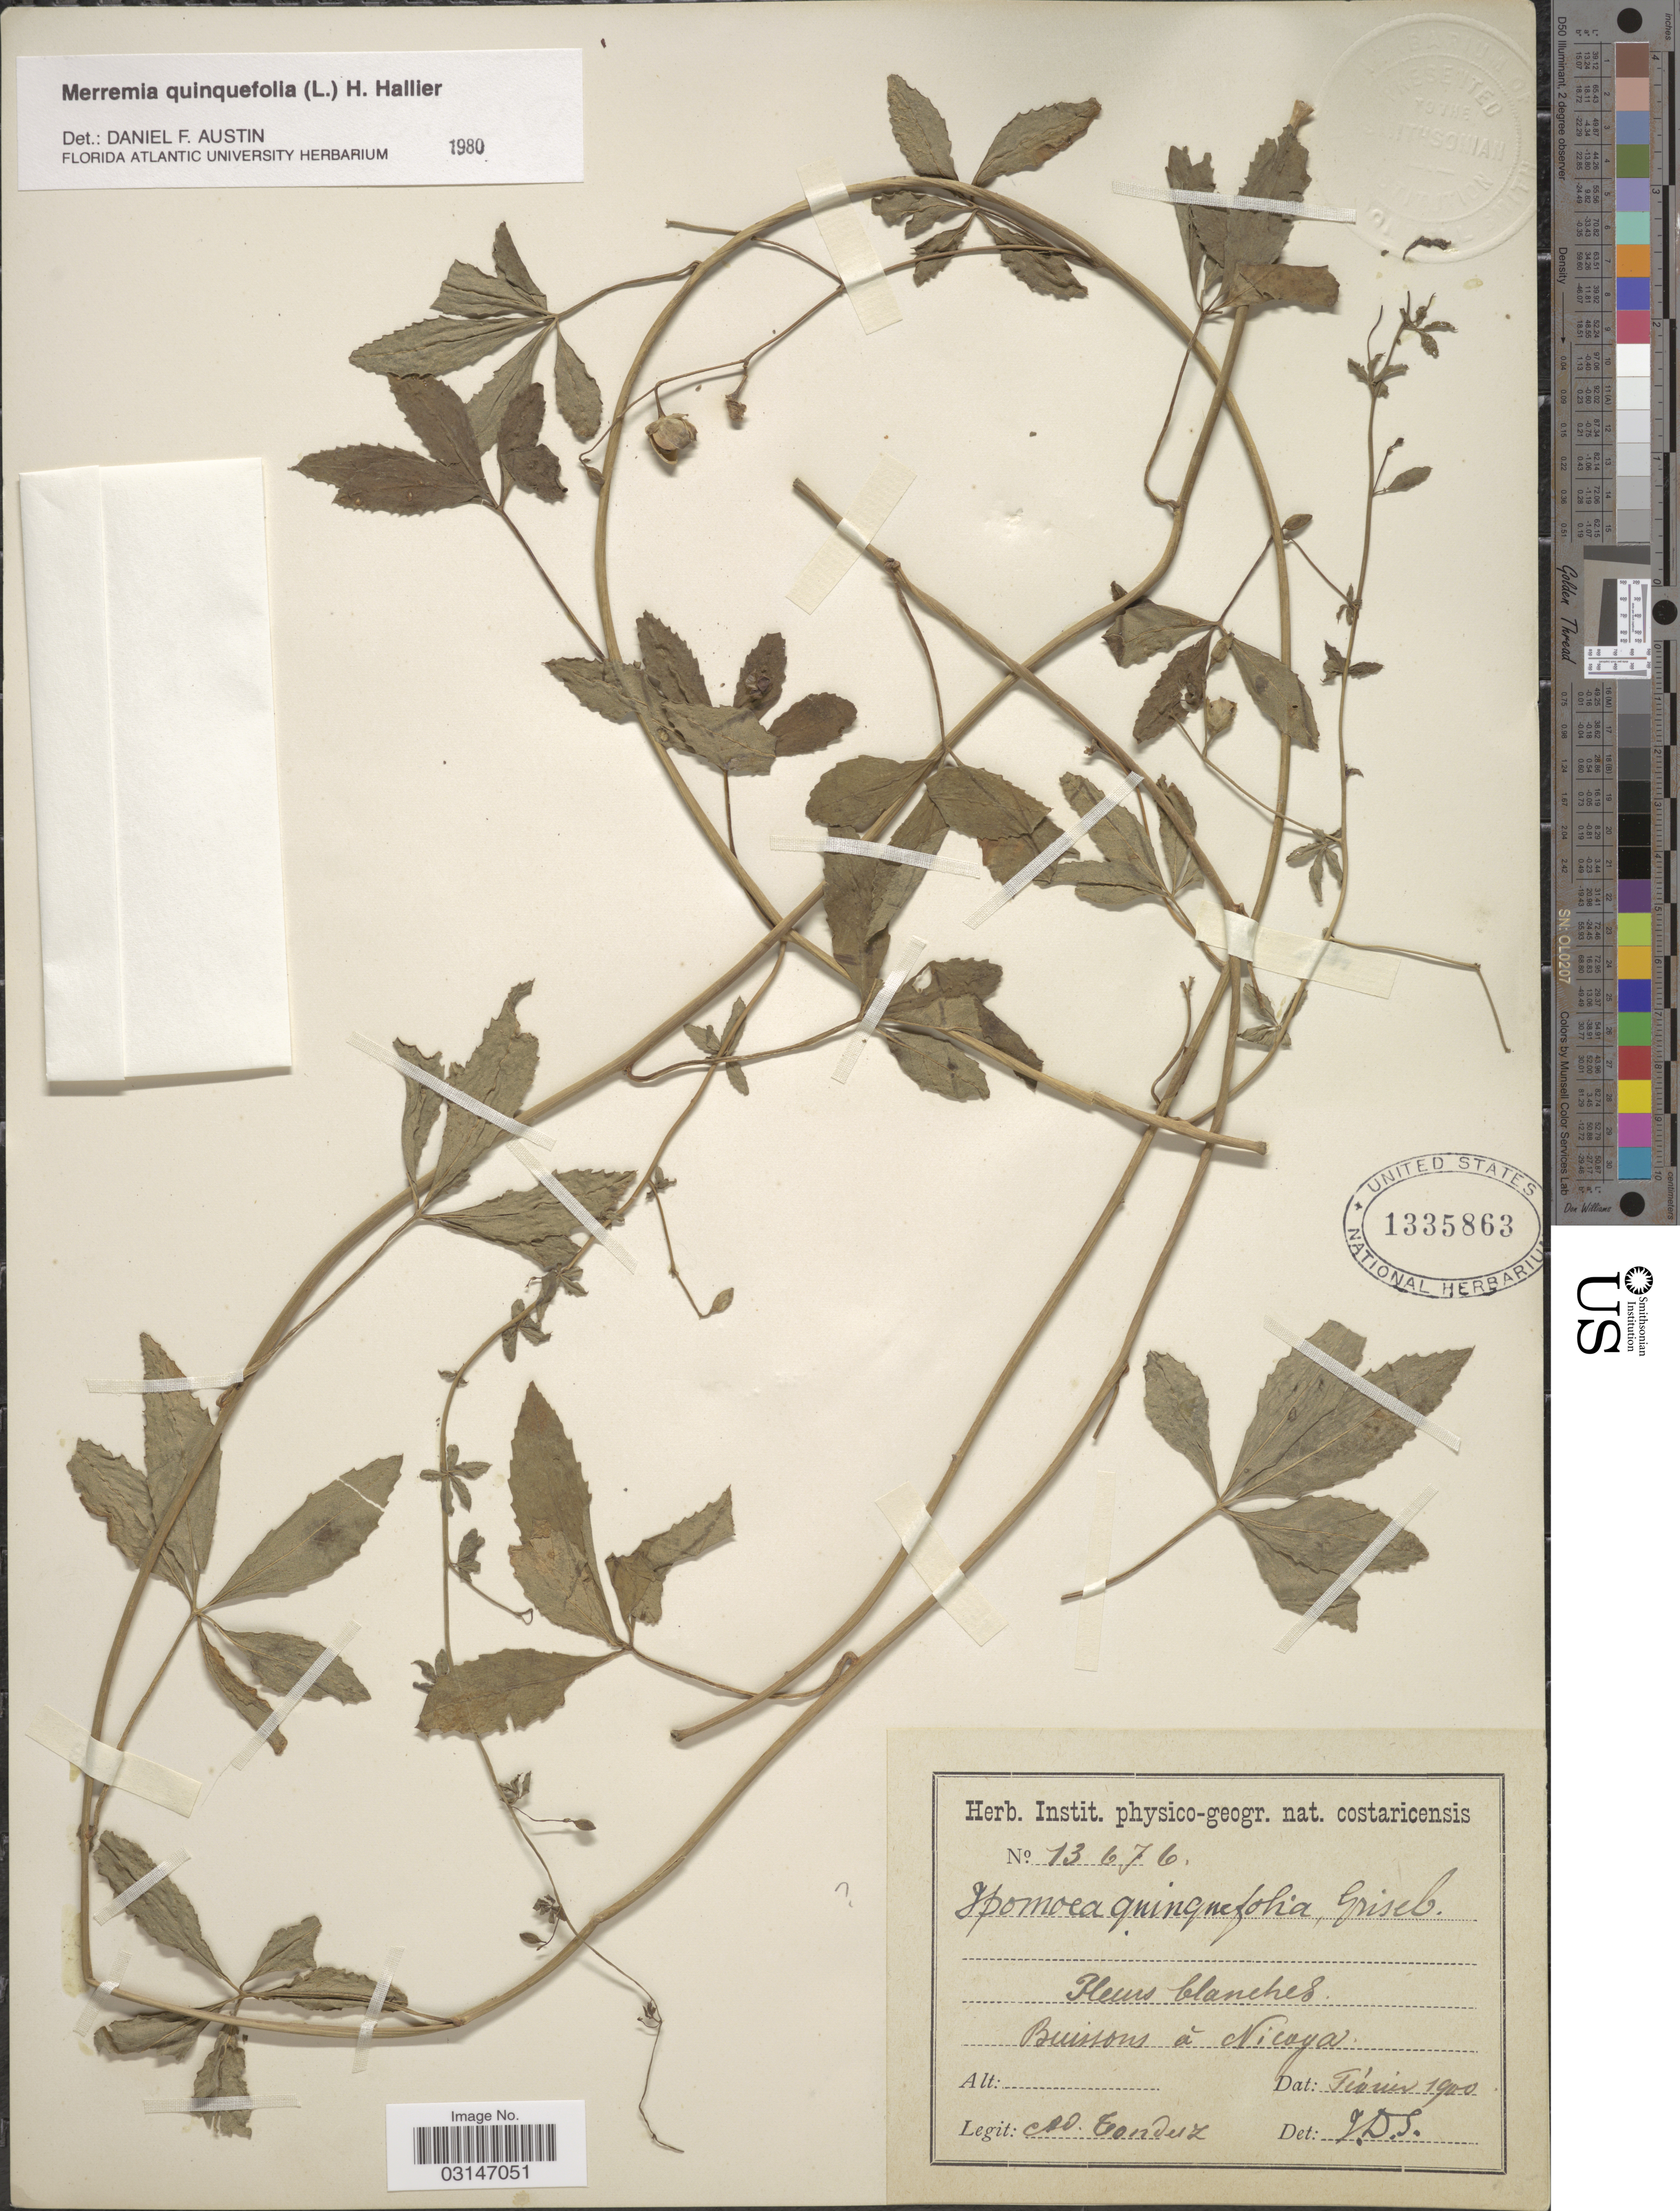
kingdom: Plantae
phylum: Tracheophyta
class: Magnoliopsida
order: Solanales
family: Convolvulaceae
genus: Distimake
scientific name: Distimake quinquefolius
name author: (L.) A. R. Simões & Staples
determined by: Strong, Mark T., (BOT), Smithsonian Institution - National Museum of Natural History (UNITED STATES)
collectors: A. Tonduz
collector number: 13676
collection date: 1900-02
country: Costa Rica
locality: Buissons á Nicoya.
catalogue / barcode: US 1335863